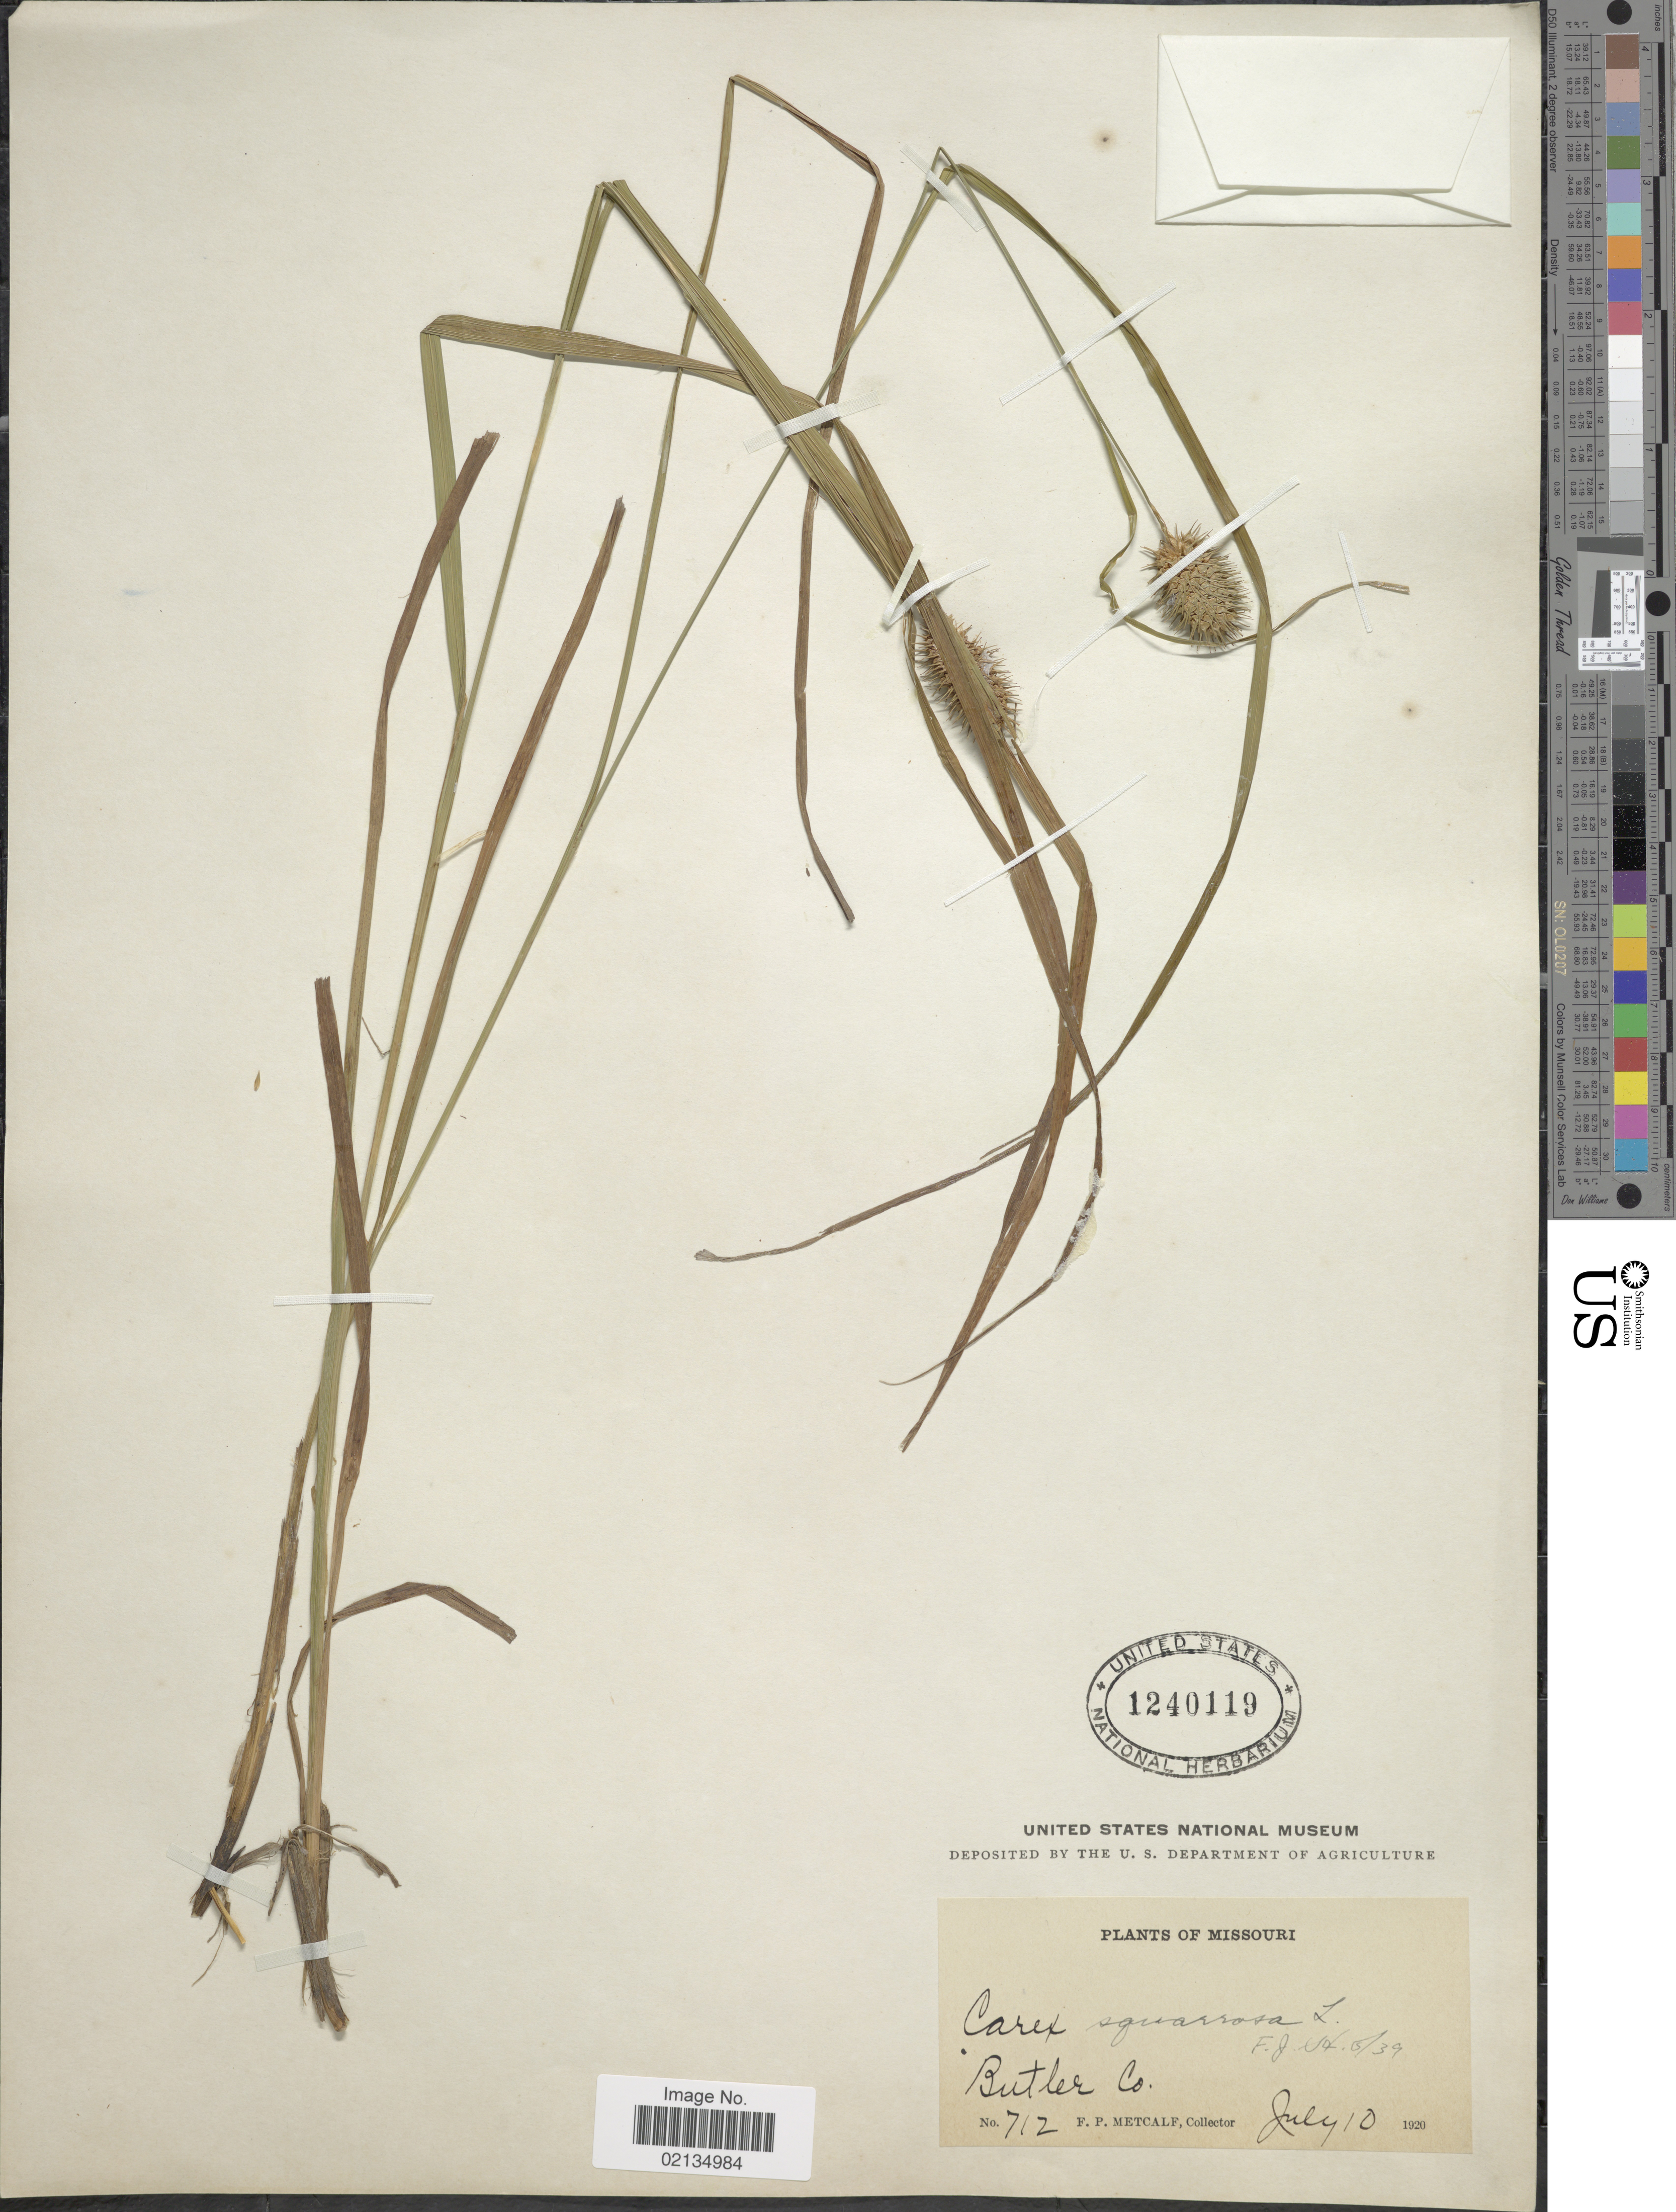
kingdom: Plantae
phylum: Tracheophyta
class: Liliopsida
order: Poales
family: Cyperaceae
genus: Carex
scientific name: Carex squarrosa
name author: L.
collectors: F. Metcalf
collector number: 712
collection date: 1920-07-10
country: United States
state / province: Missouri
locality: Missouri, Butler Co.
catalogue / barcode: US 1240119